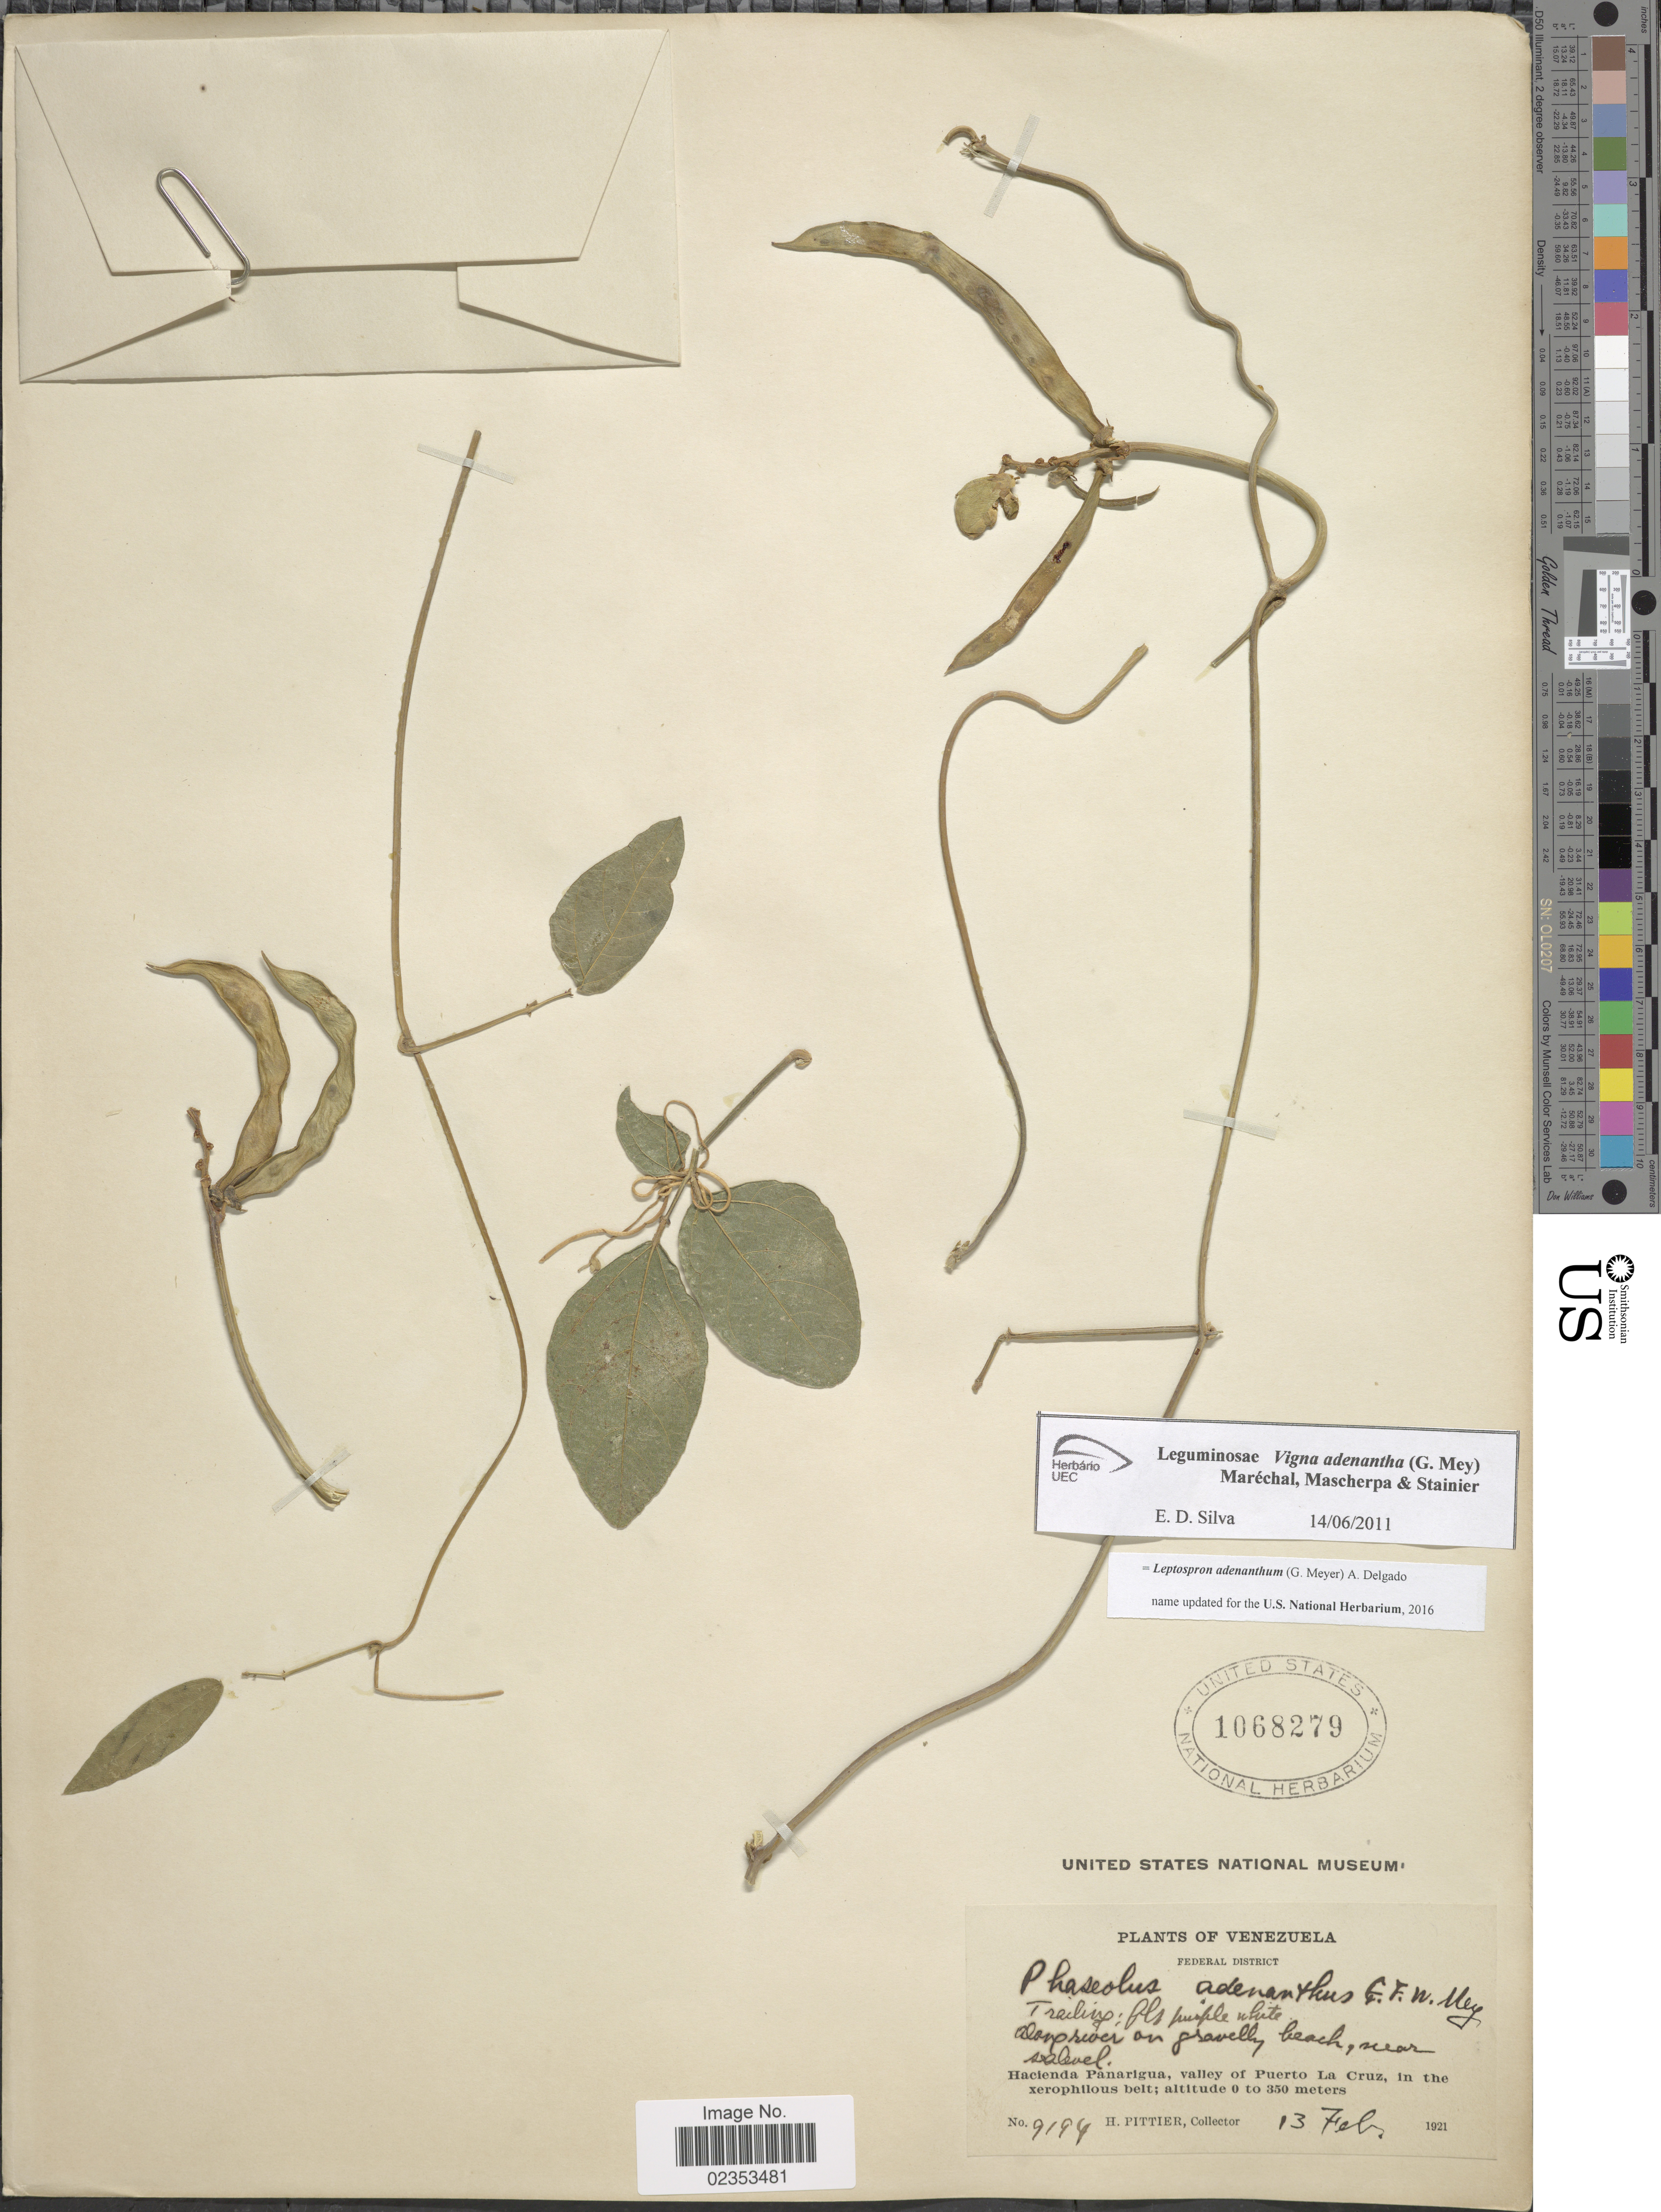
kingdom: Plantae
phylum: Tracheophyta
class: Magnoliopsida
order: Fabales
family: Fabaceae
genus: Leptospron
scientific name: Leptospron adenanthum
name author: (G. Mey.) A. Delgado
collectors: H. F. Pittier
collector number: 9194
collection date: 1921-02-13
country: Venezuela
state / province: Distrito Federal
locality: Along river on gravelly bank, near sea level. Federal District, Hacienda Panarigua, valley of Puerto La Cruz, in the xerophilous belt.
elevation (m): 0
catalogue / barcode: US 1068279